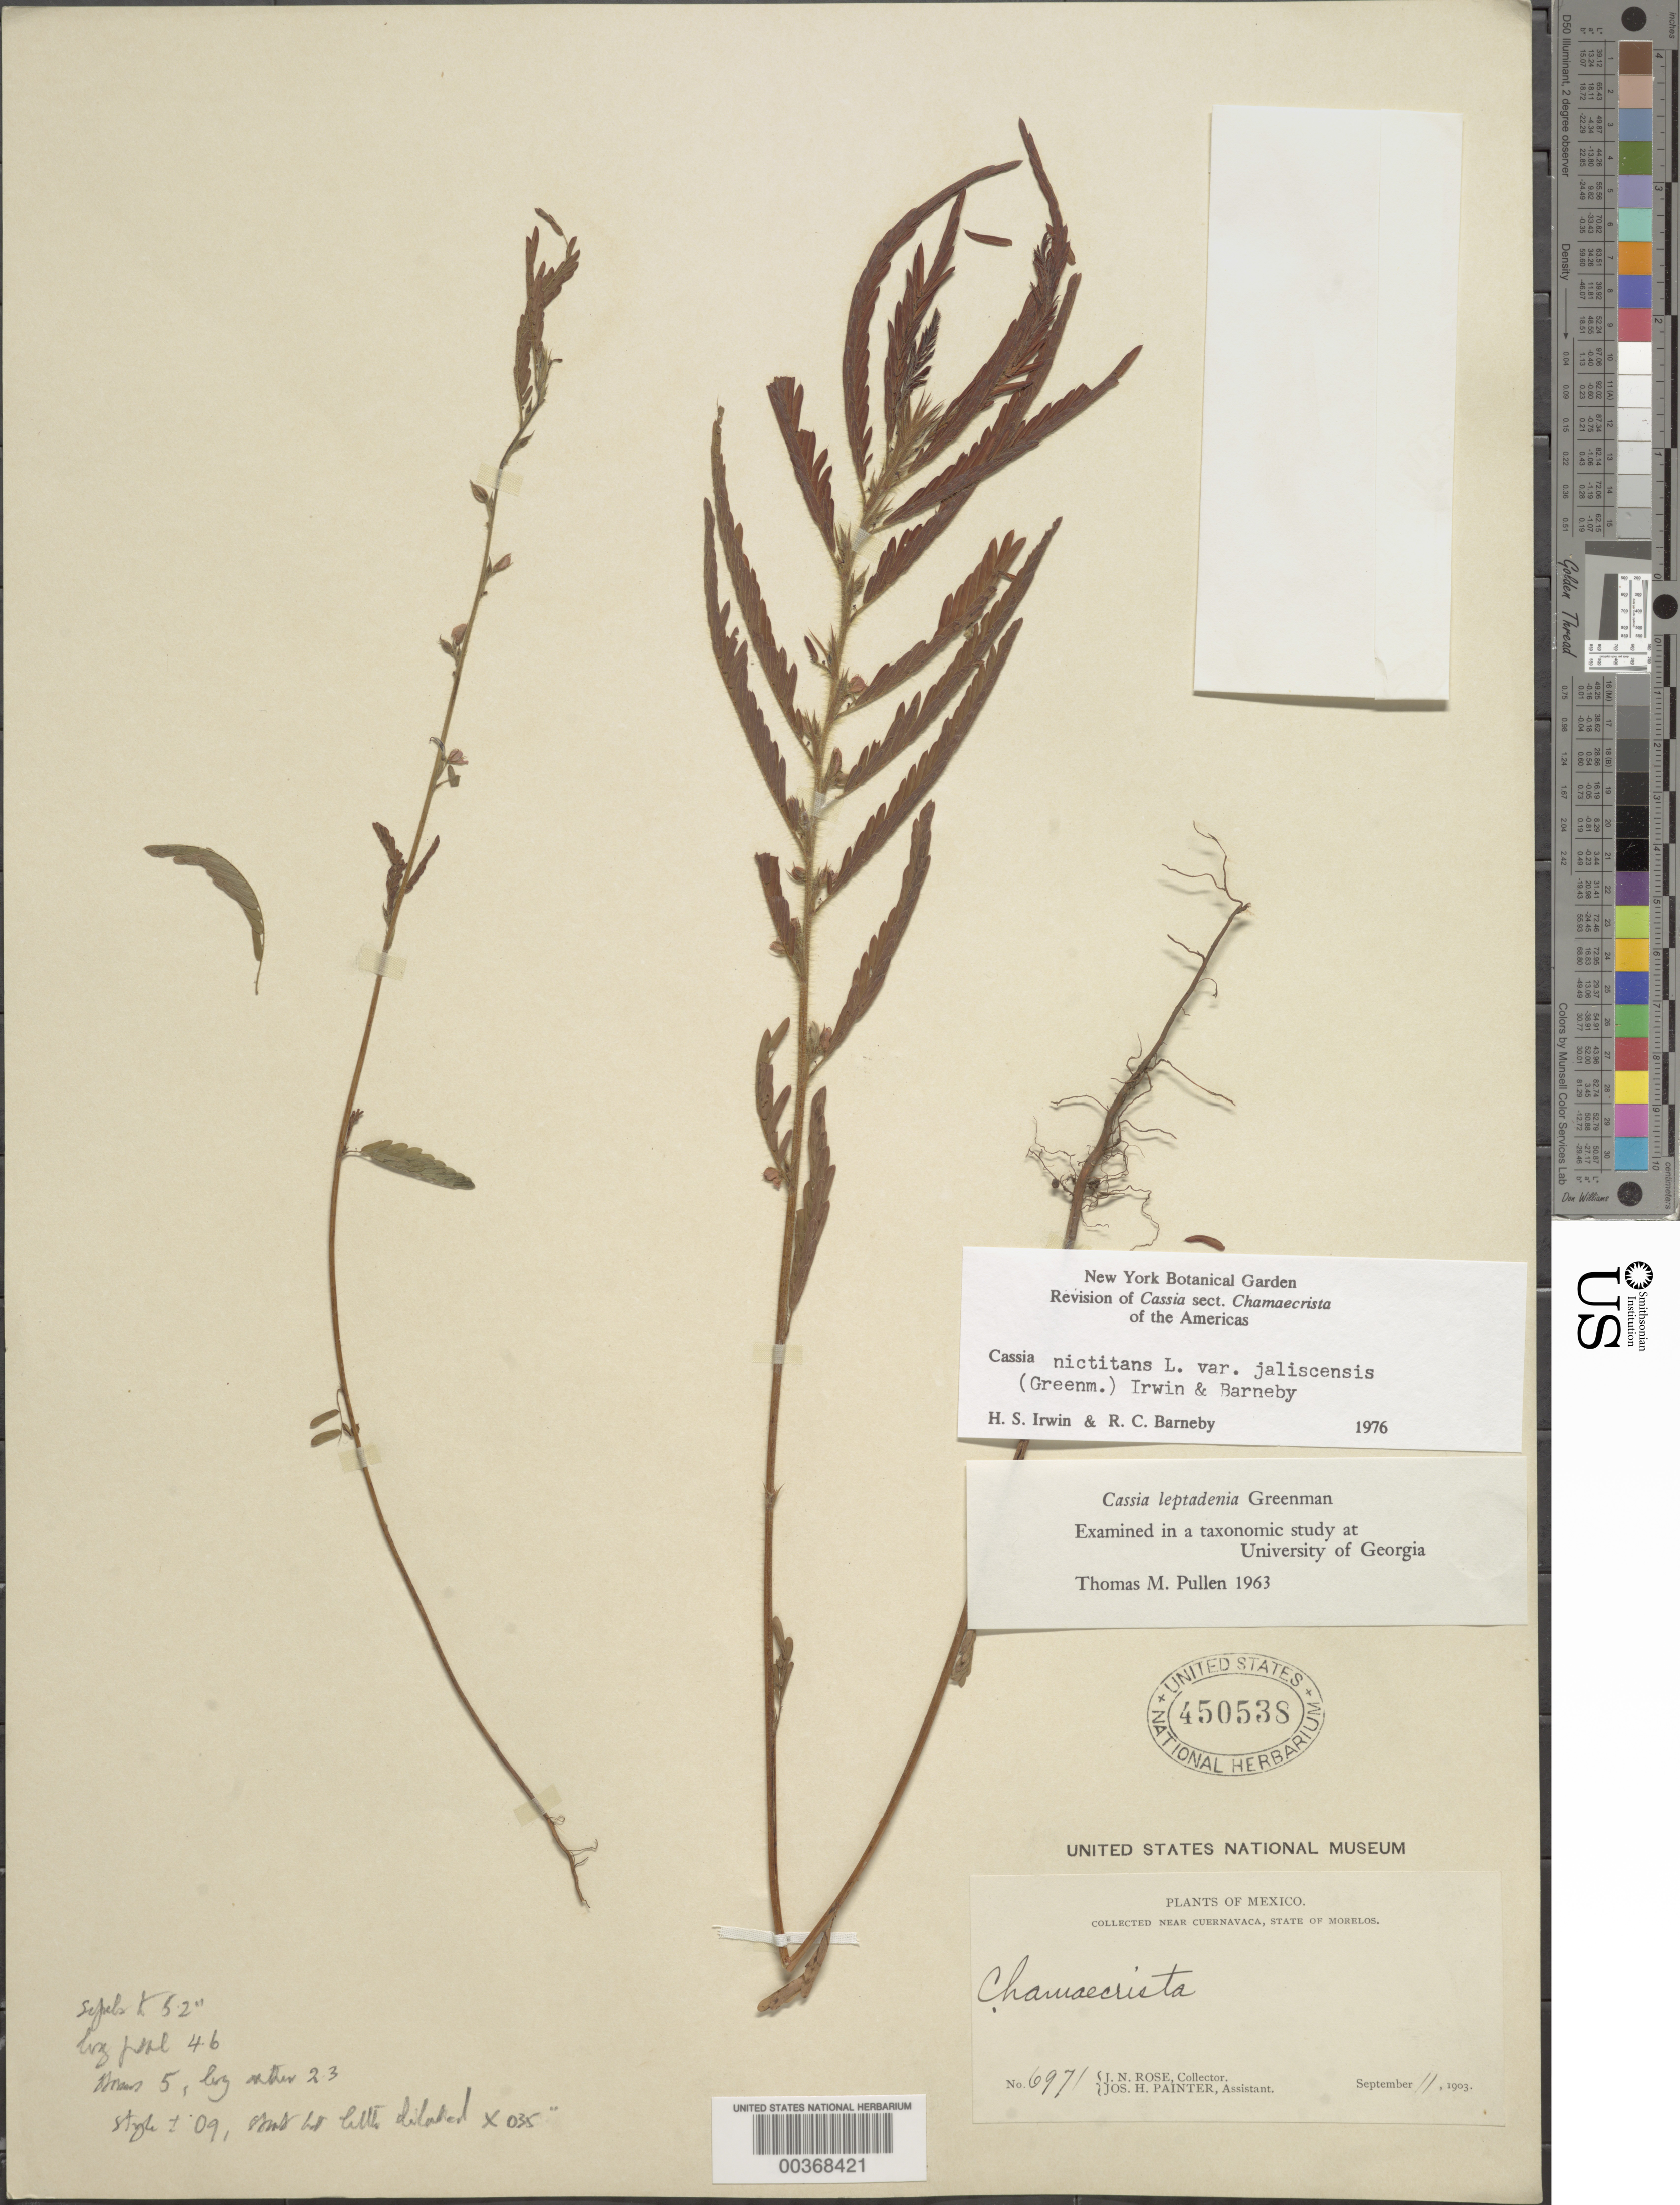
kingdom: Plantae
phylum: Tracheophyta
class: Magnoliopsida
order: Fabales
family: Fabaceae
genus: Chamaecrista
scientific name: Chamaecrista nictitans var. jaliscensis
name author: (Greenm.) H.S. Irwin & Barneby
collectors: J. N. Rose & J. H. Painter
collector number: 6971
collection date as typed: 11 Sep 1903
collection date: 1903-09-11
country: Mexico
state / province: Morelos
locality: Near Cuernavaca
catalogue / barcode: US 450538